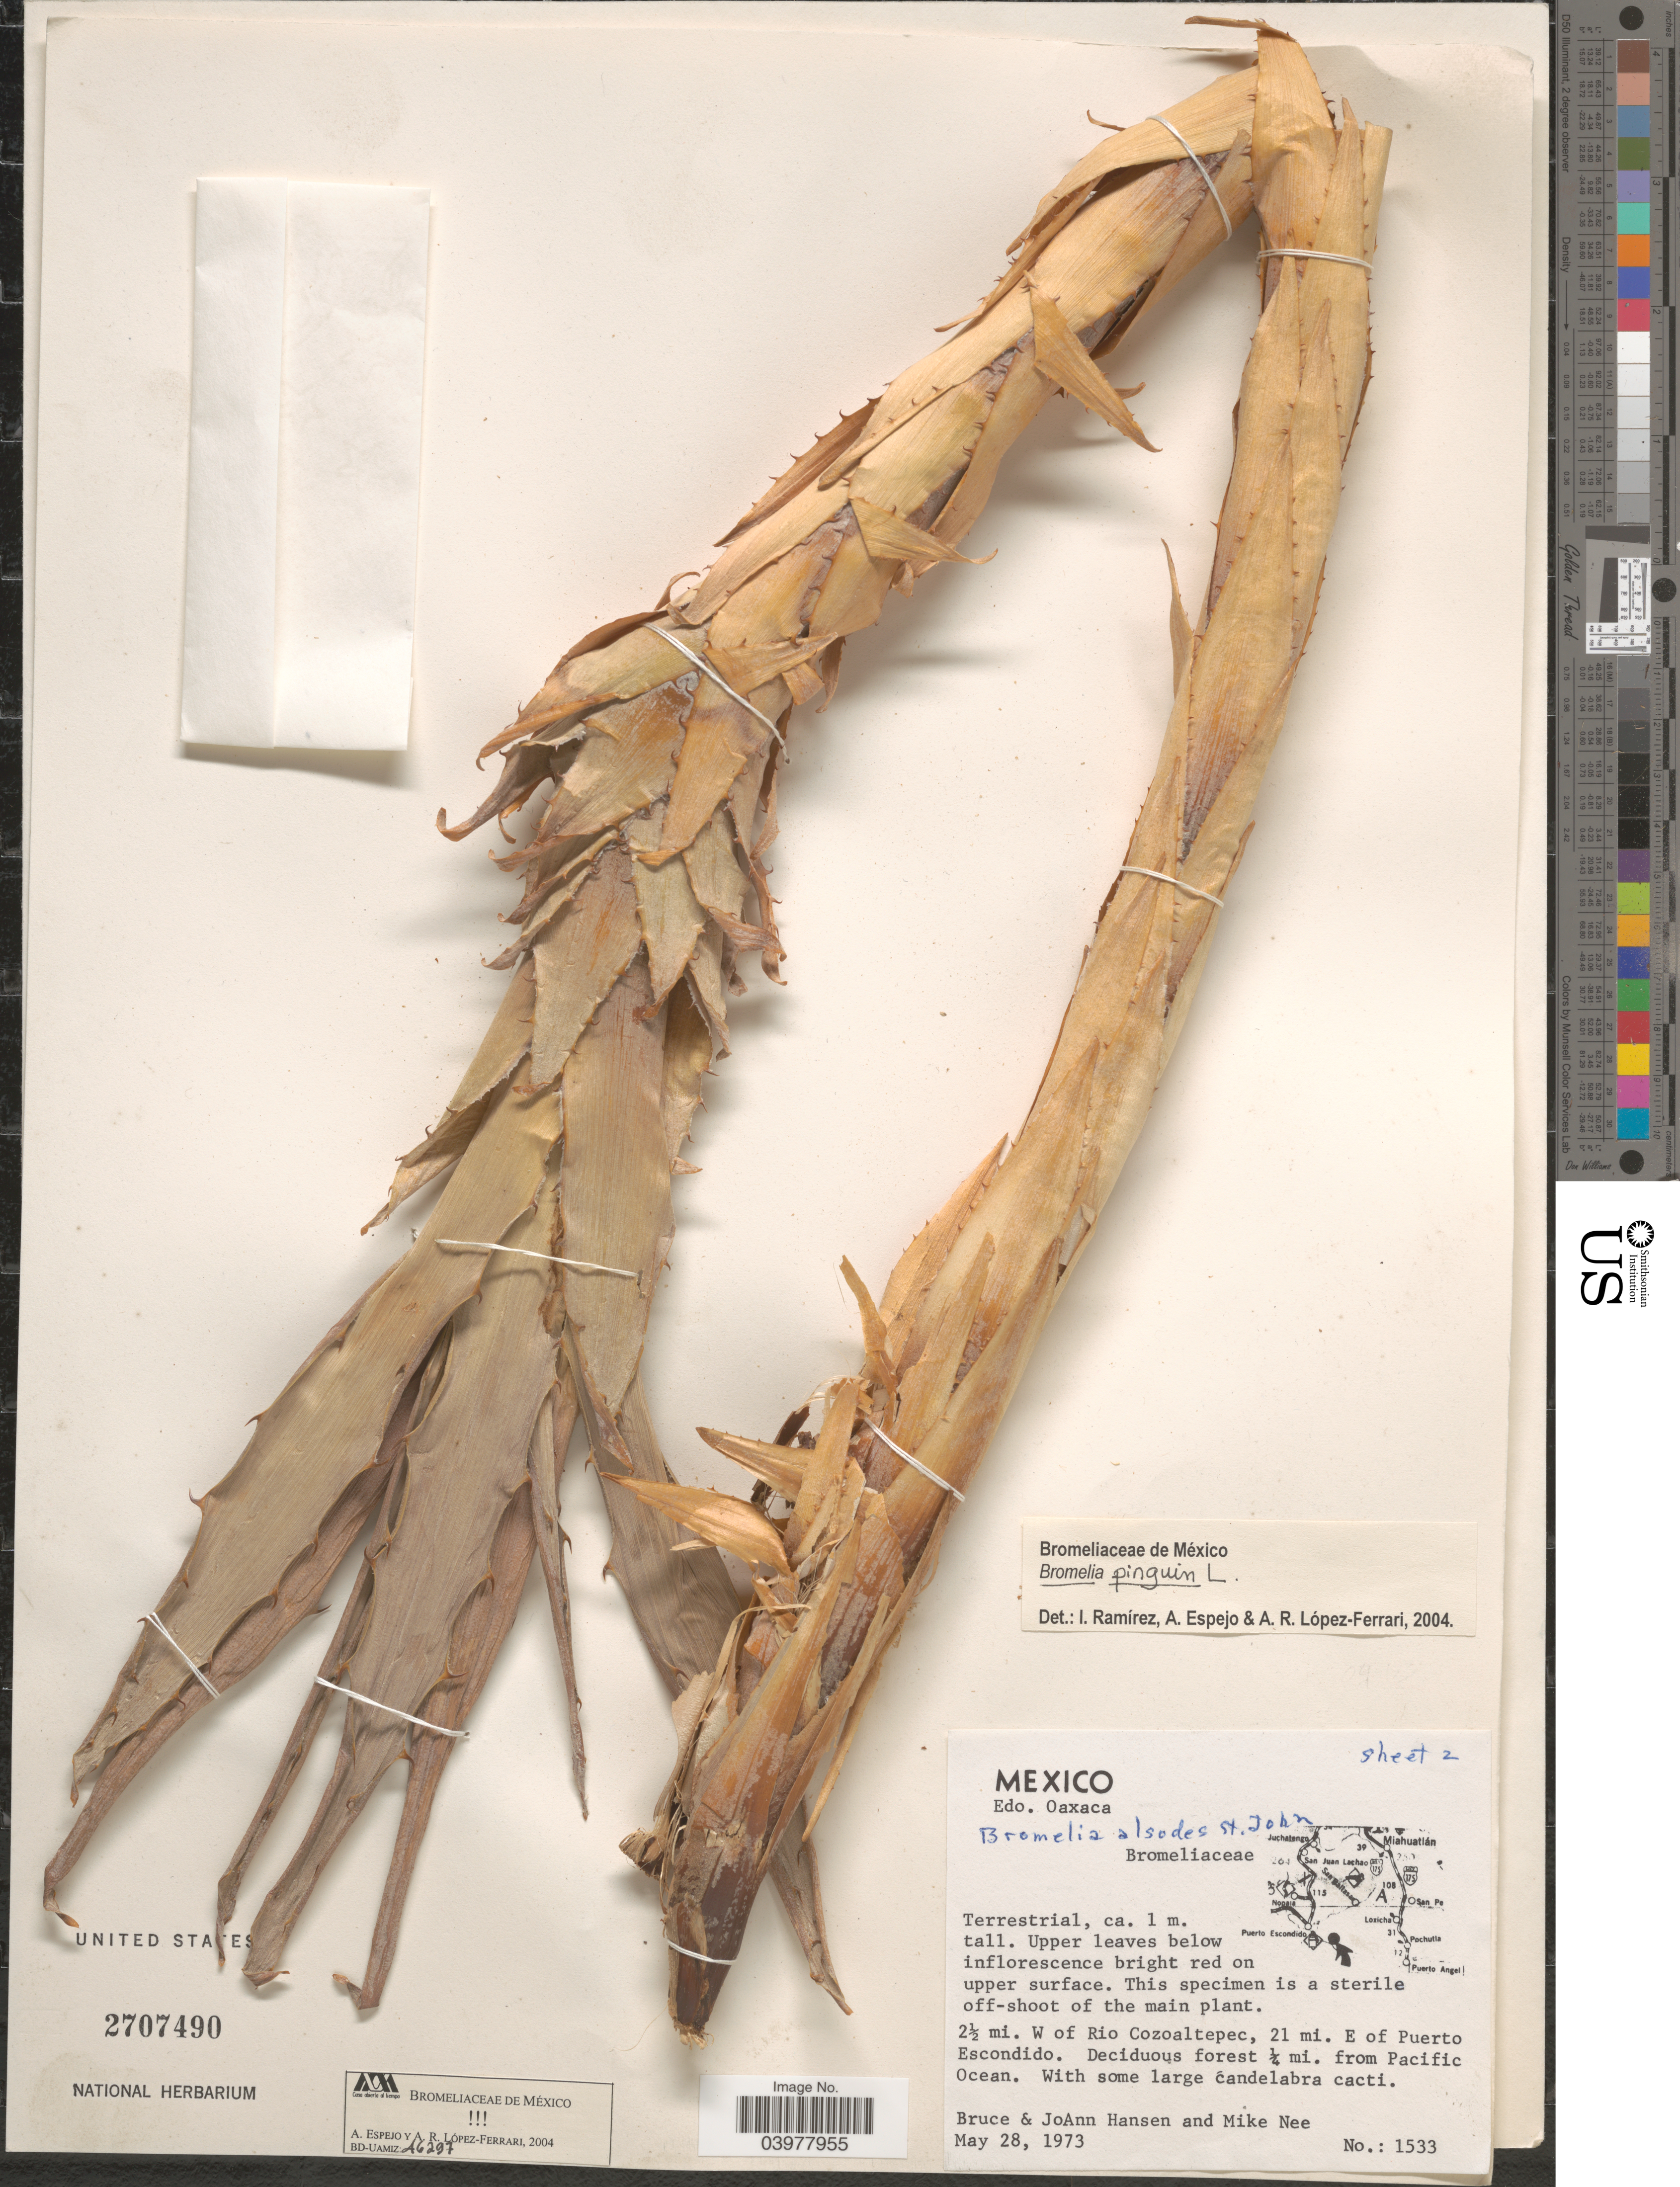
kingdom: Plantae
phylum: Tracheophyta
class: Liliopsida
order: Poales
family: Bromeliaceae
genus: Bromelia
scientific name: Bromelia pinguin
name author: L.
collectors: B. Hansen, J. Hansen & M. Nee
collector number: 1533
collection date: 1973-05-28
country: Mexico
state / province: Oaxaca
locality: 2½ mi. W of Rio Cozoaltepec, 21 mi. E of Puerto Escondido. Deciduous forest ¼ mi. from Pacific Ocean.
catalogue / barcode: US 2707490